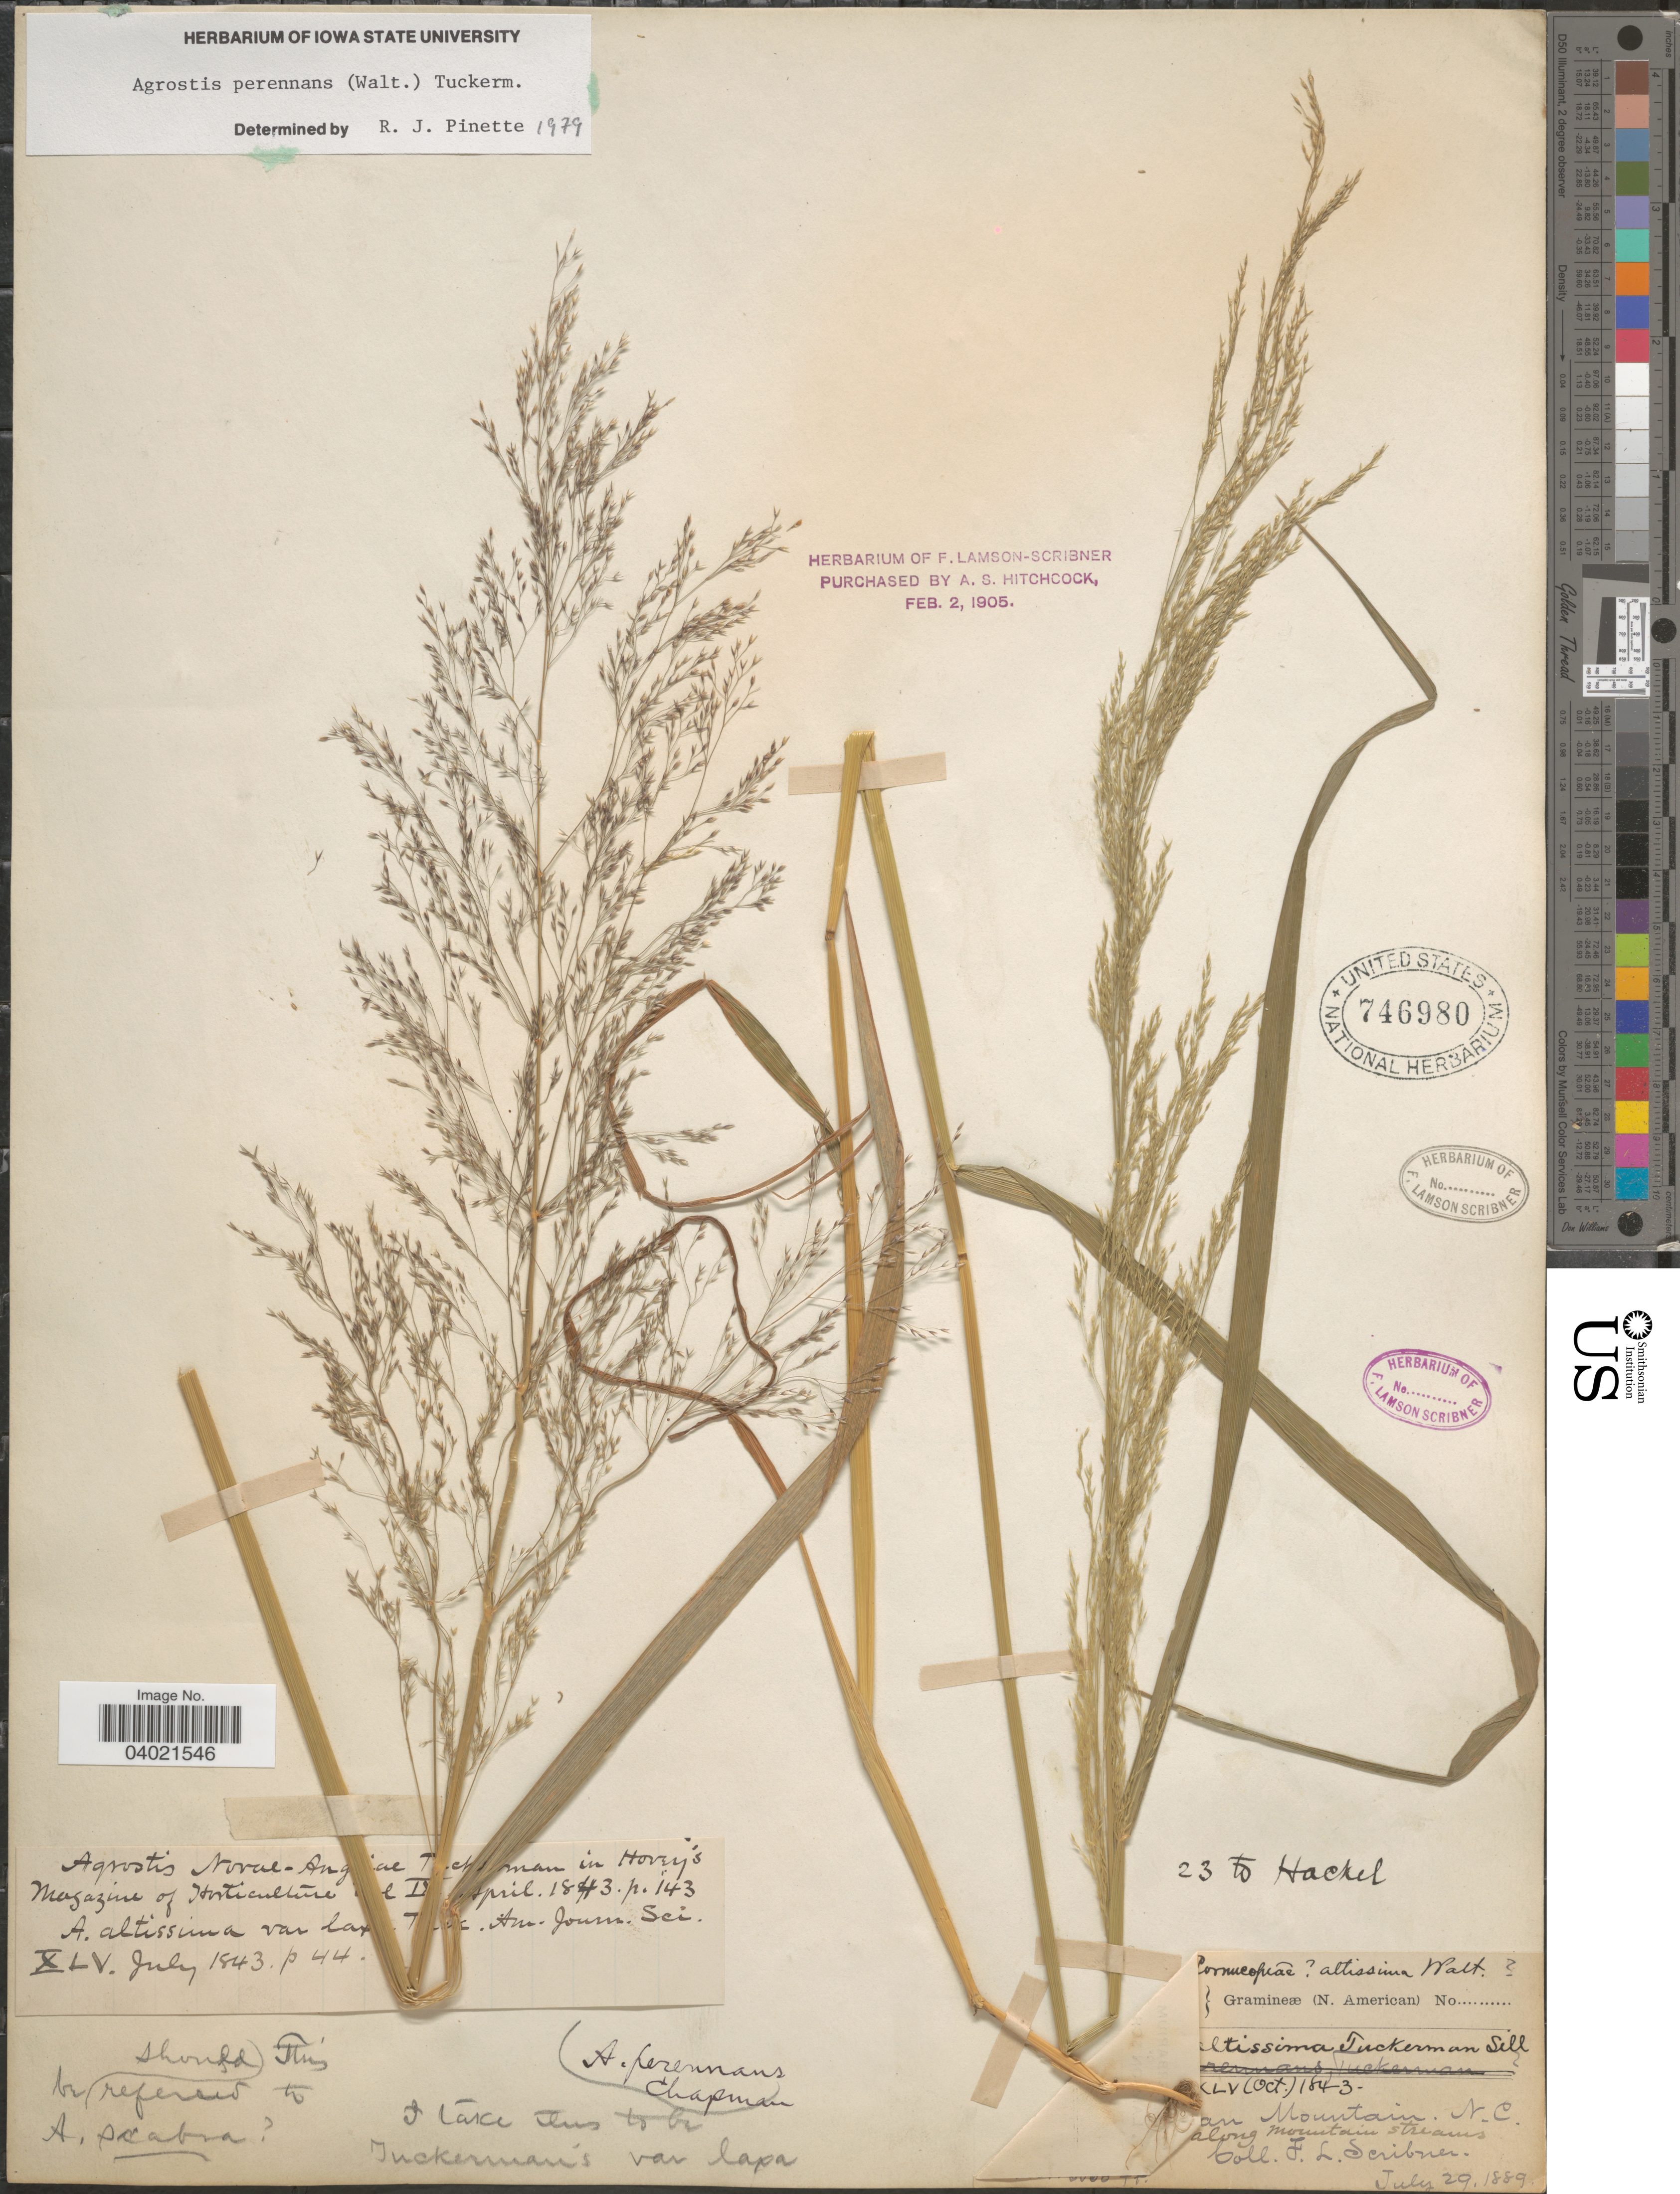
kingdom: Plantae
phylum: Tracheophyta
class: Liliopsida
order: Poales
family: Poaceae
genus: Agrostis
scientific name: Agrostis perennans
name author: (Walter) Tuck.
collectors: F. L. Scribner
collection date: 1889-07-29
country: United States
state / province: North Carolina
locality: [illegible text]an Mountain. [illegible text] along Mountain streams.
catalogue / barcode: US 746980